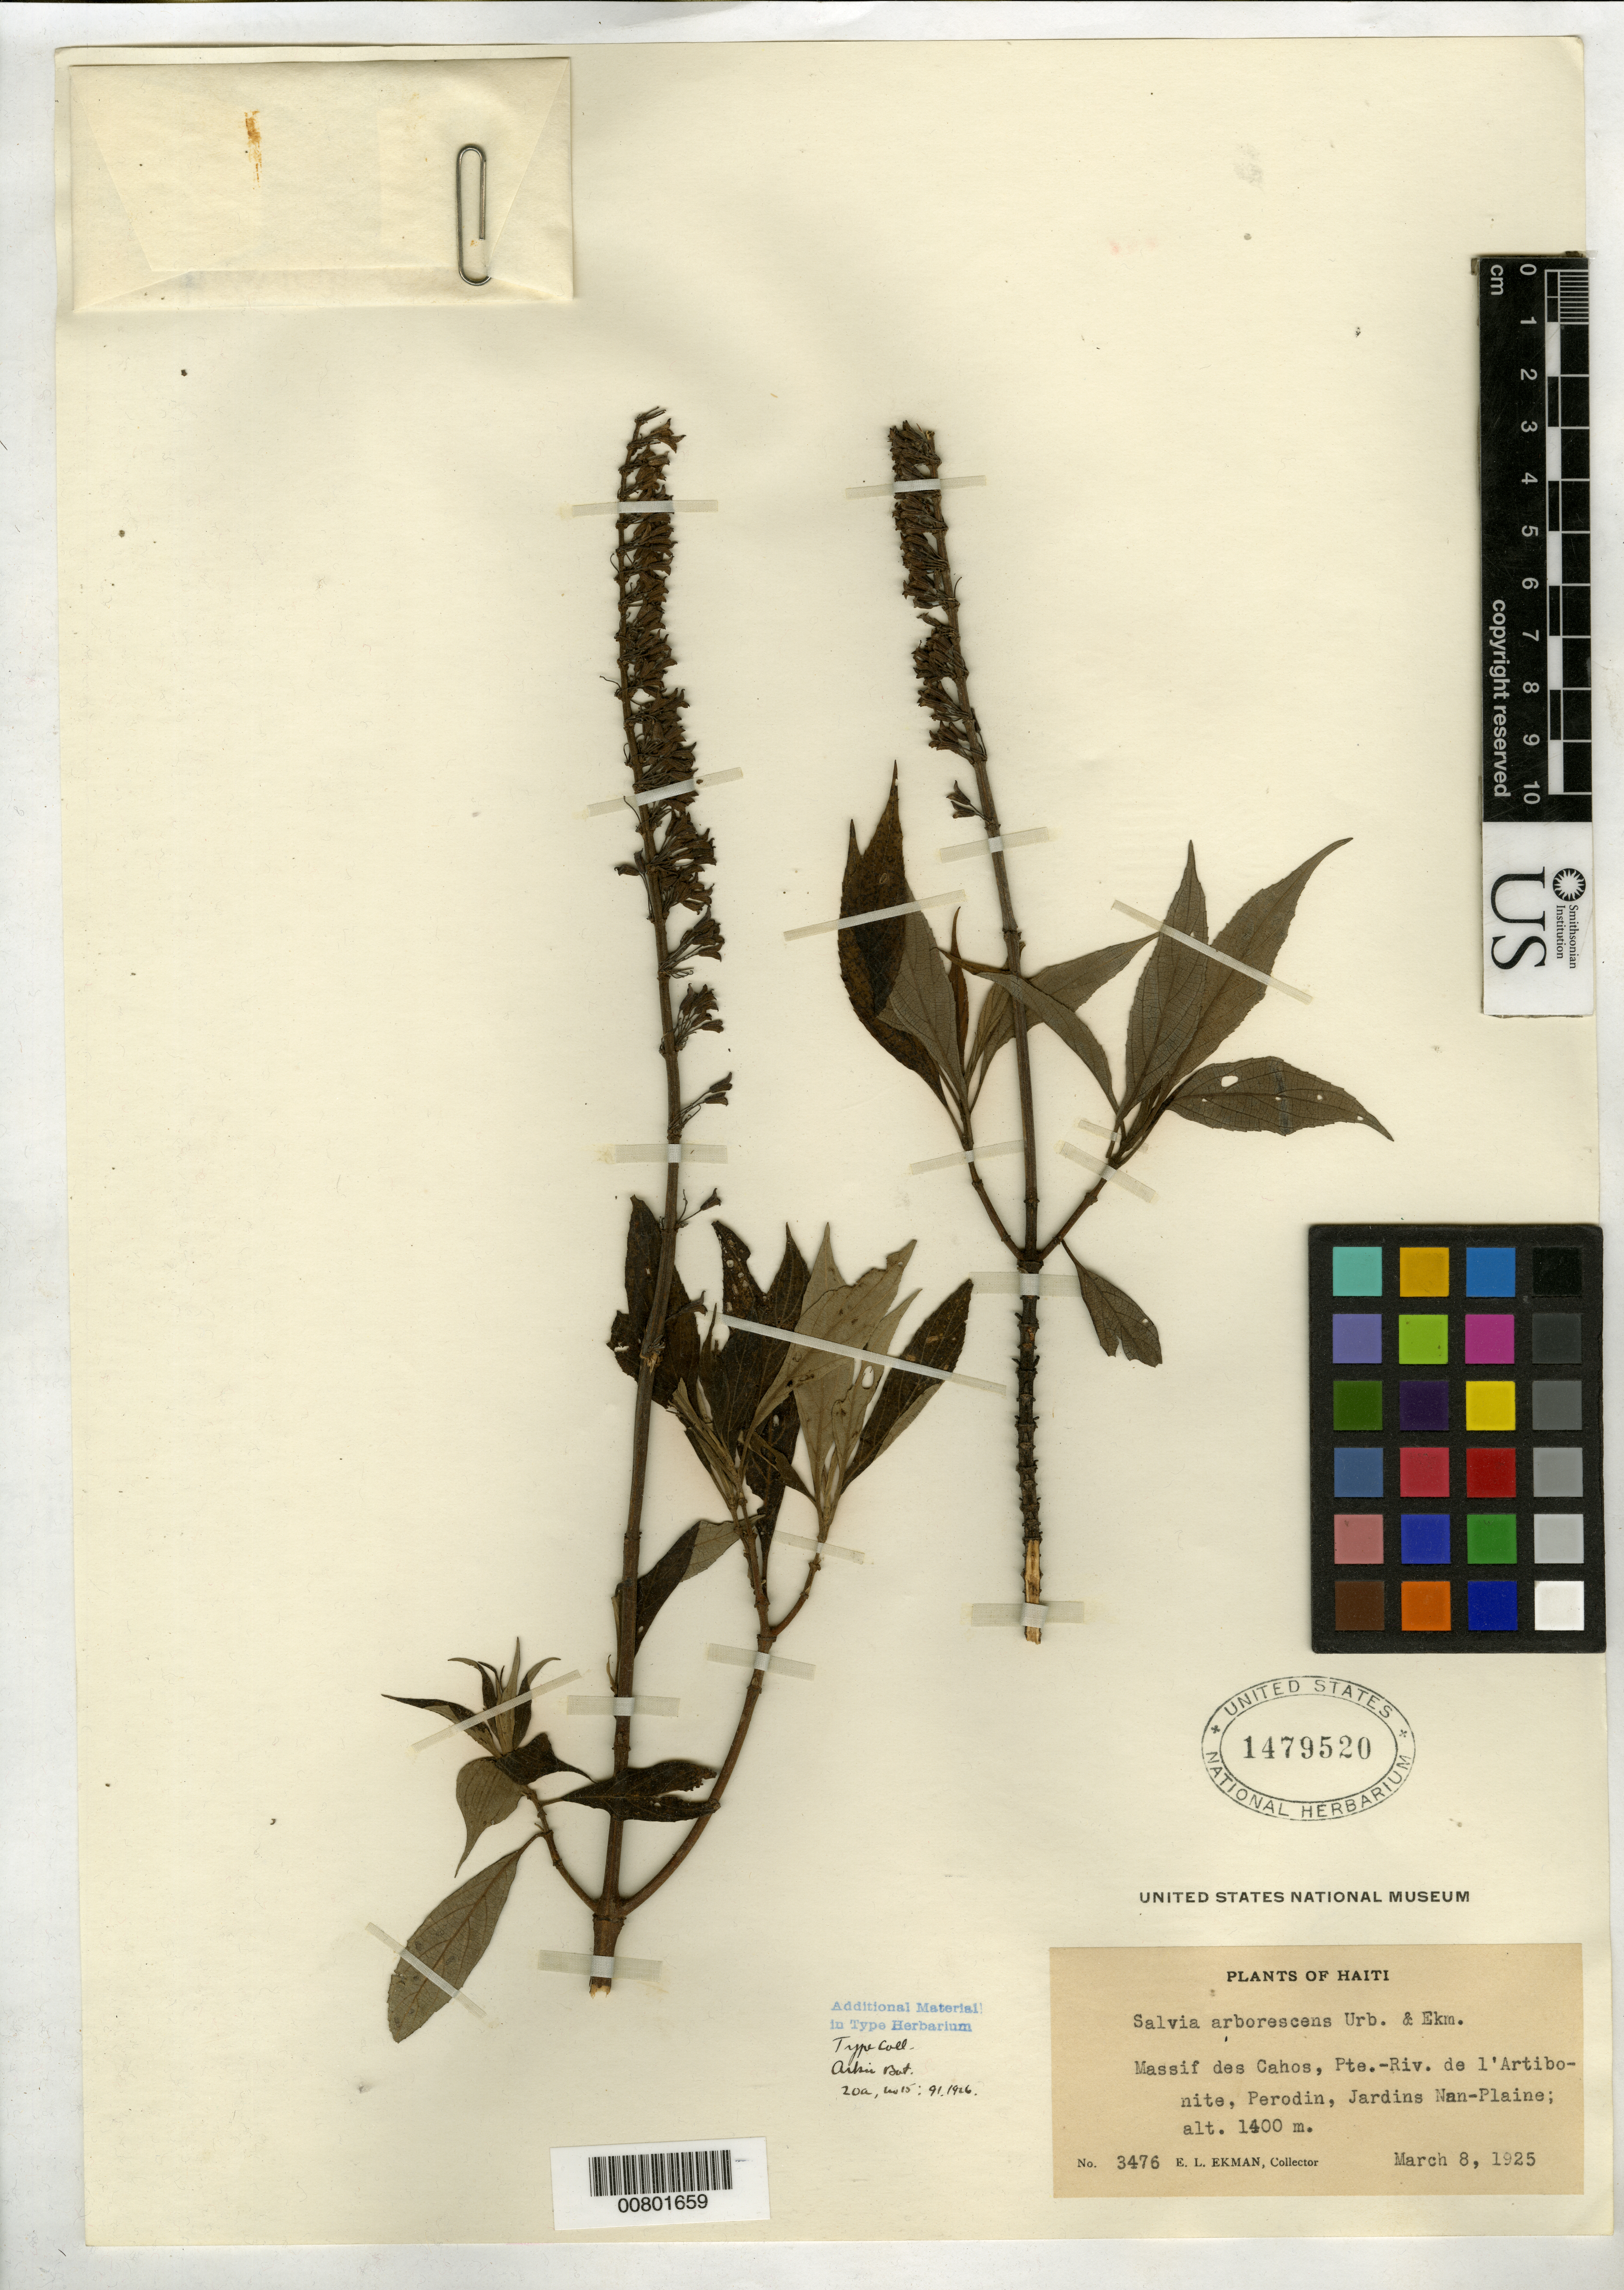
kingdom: Plantae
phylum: Tracheophyta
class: Magnoliopsida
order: Lamiales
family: Lamiaceae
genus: Salvia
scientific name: Salvia arborescens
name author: Urb. & Ekman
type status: Isotype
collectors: E. L. Ekman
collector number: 3476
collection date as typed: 08 Mar 1925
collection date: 1925-03-08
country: Haiti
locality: Massif des Cahos, Pte.-Riv. de l'Artibonite, Perodin, Jardins Nan-Plaine.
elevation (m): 1400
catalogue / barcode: US 1479520